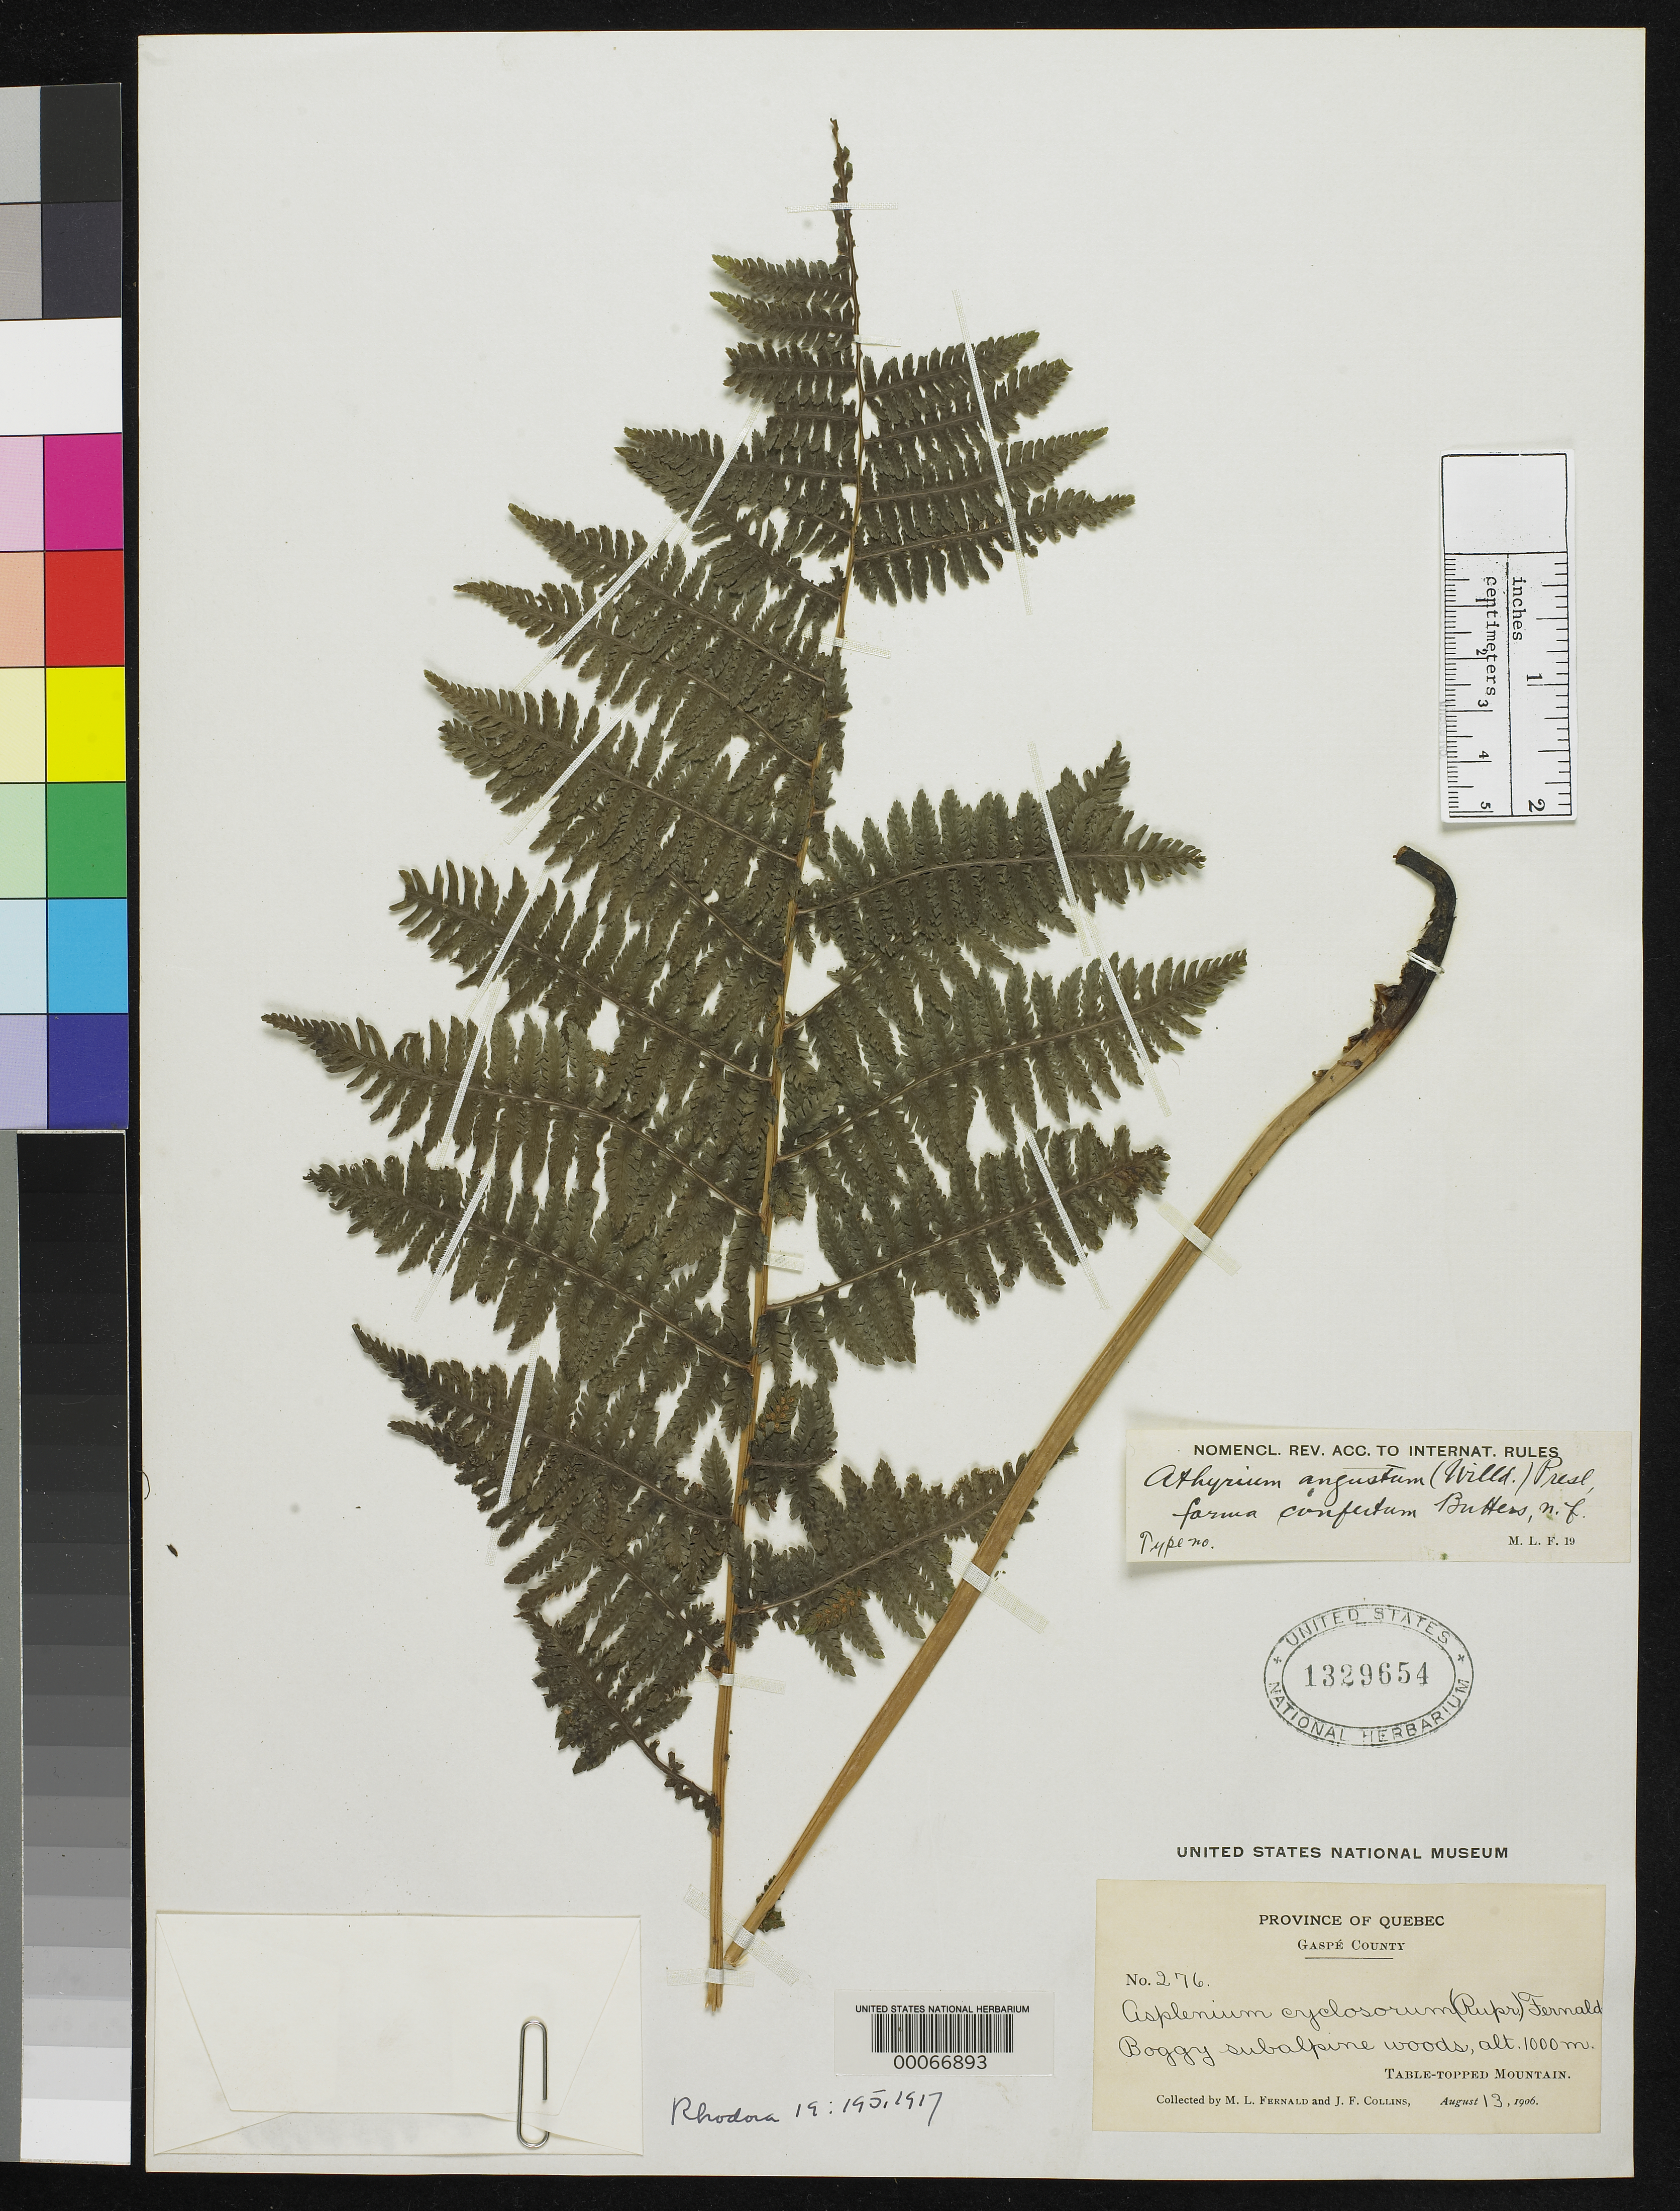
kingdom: Plantae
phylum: Tracheophyta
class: Polypodiopsida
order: Polypodiales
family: Athyriaceae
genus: Athyrium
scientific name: Athyrium angustum f. confertum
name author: Butters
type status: Type Collection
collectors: M. L. Fernald & J. Collins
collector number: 276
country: Canada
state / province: Quebec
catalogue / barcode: US 1329654